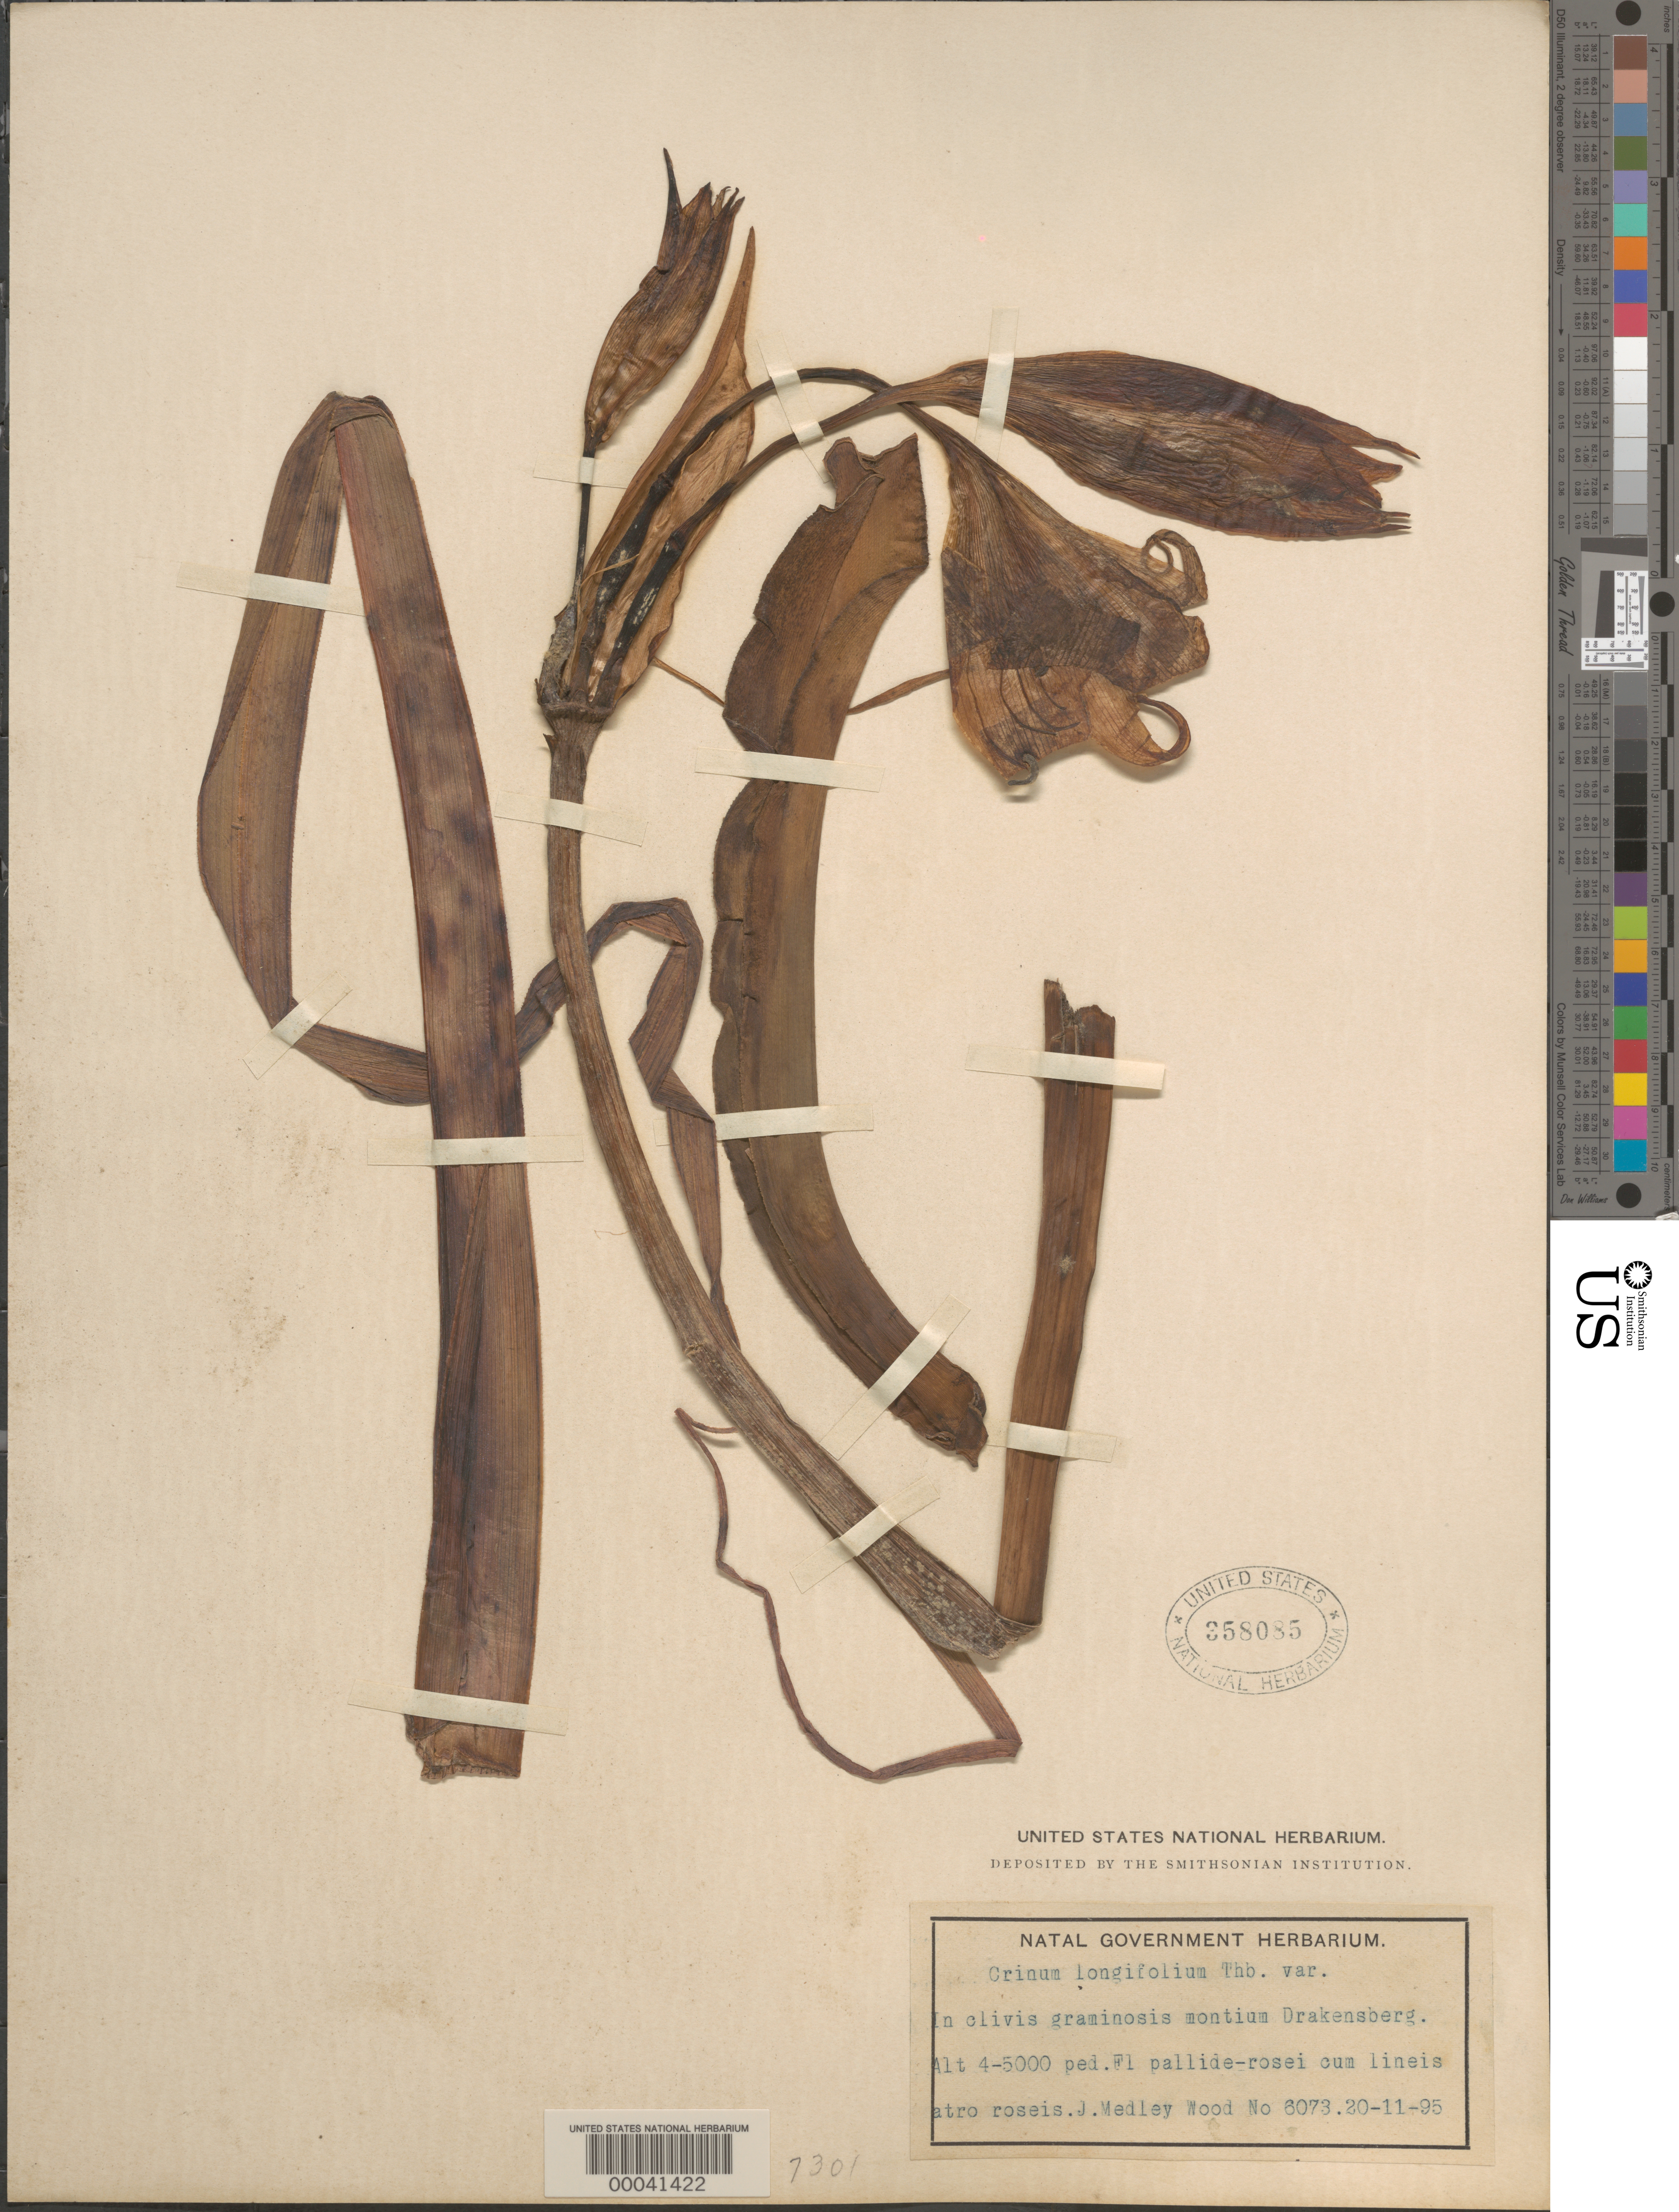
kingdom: Plantae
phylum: Tracheophyta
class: Liliopsida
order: Asparagales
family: Amaryllidaceae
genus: Crinum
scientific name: Crinum longifolium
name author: (L.) Thunb.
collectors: J. M. Wood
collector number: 6073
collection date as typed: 20 Nov 1895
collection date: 1895-11-20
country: South Africa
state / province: KwaZulu-Natal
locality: Drakensberg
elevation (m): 1219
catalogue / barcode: US 358085